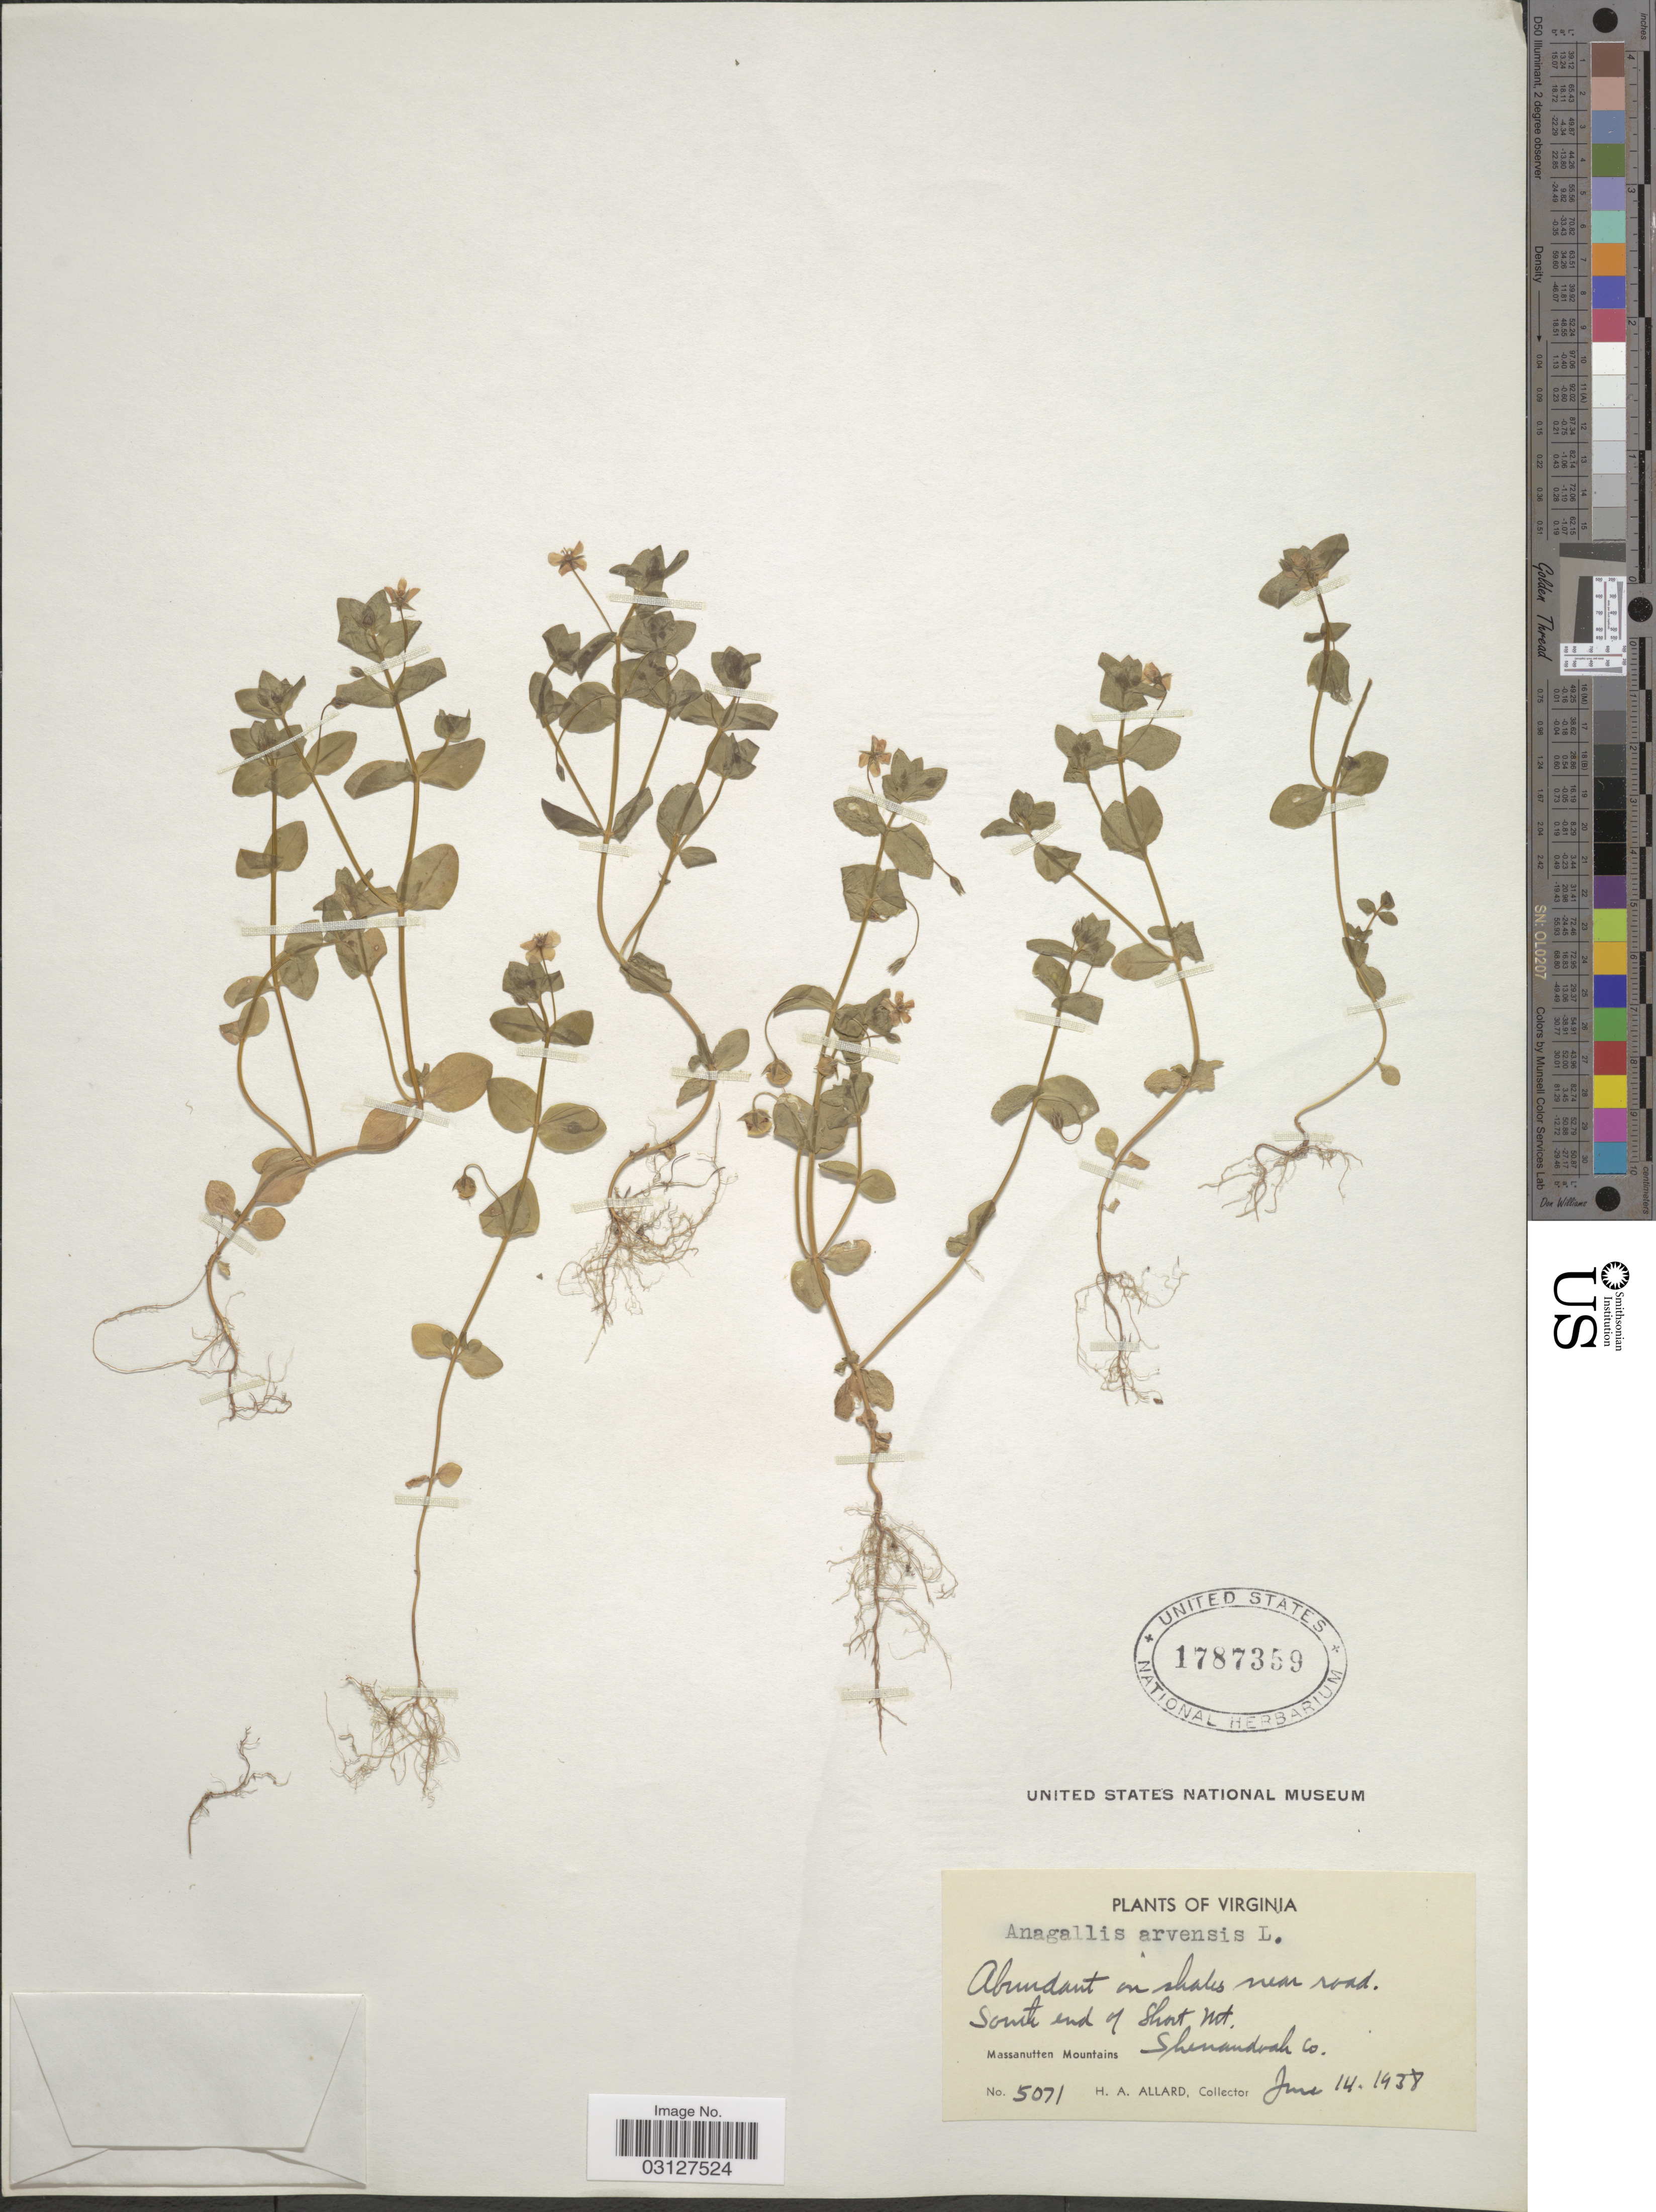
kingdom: Plantae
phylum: Tracheophyta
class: Magnoliopsida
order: Ericales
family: Primulaceae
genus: Anagallis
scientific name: Anagallis arvensis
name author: L.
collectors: H. A. Allard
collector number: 5071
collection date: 1938-06-14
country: United States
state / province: Virginia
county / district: Shenandoah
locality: South end of Short Mt. Massanutten Mountains. Shenandoah Co.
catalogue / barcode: US 1787359